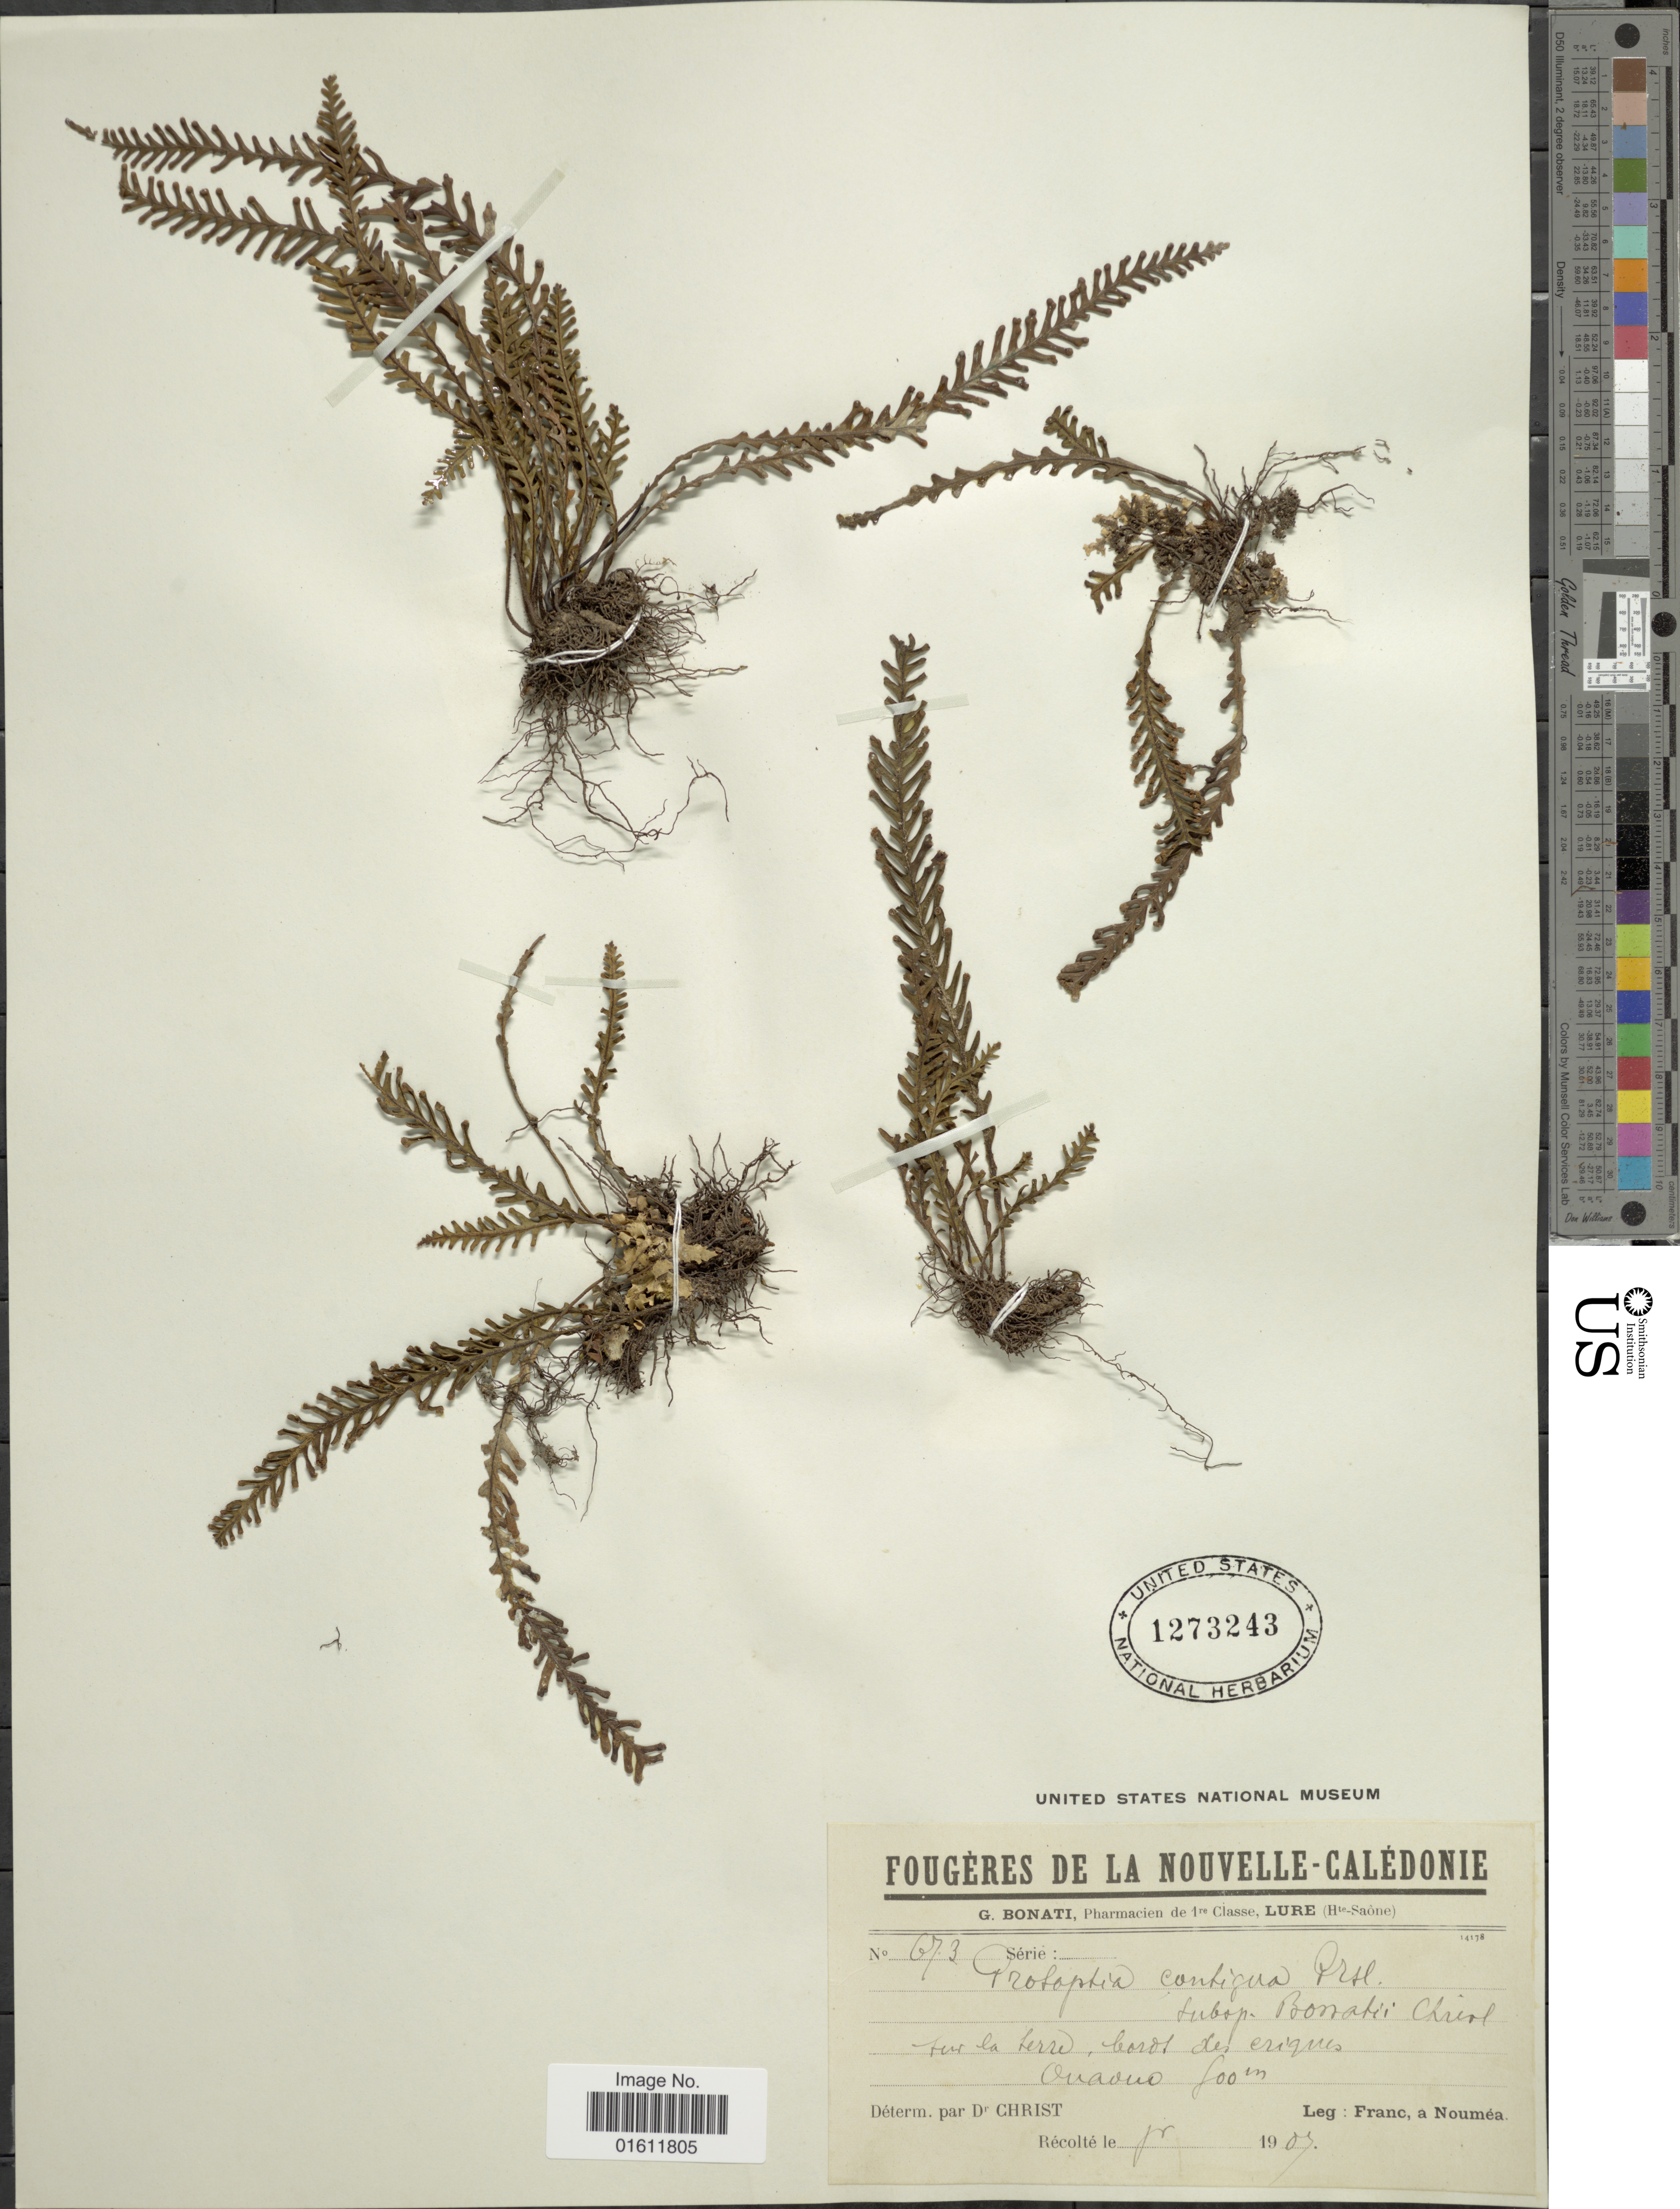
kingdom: Plantae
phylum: Tracheophyta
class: Polypodiopsida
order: Polypodiales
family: Polypodiaceae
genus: Prosaptia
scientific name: Prosaptia contigua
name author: (G. Forst.) Presl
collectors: Franc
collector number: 673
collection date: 1907-06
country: New Caledonia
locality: Ouano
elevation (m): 800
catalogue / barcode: US 1273243